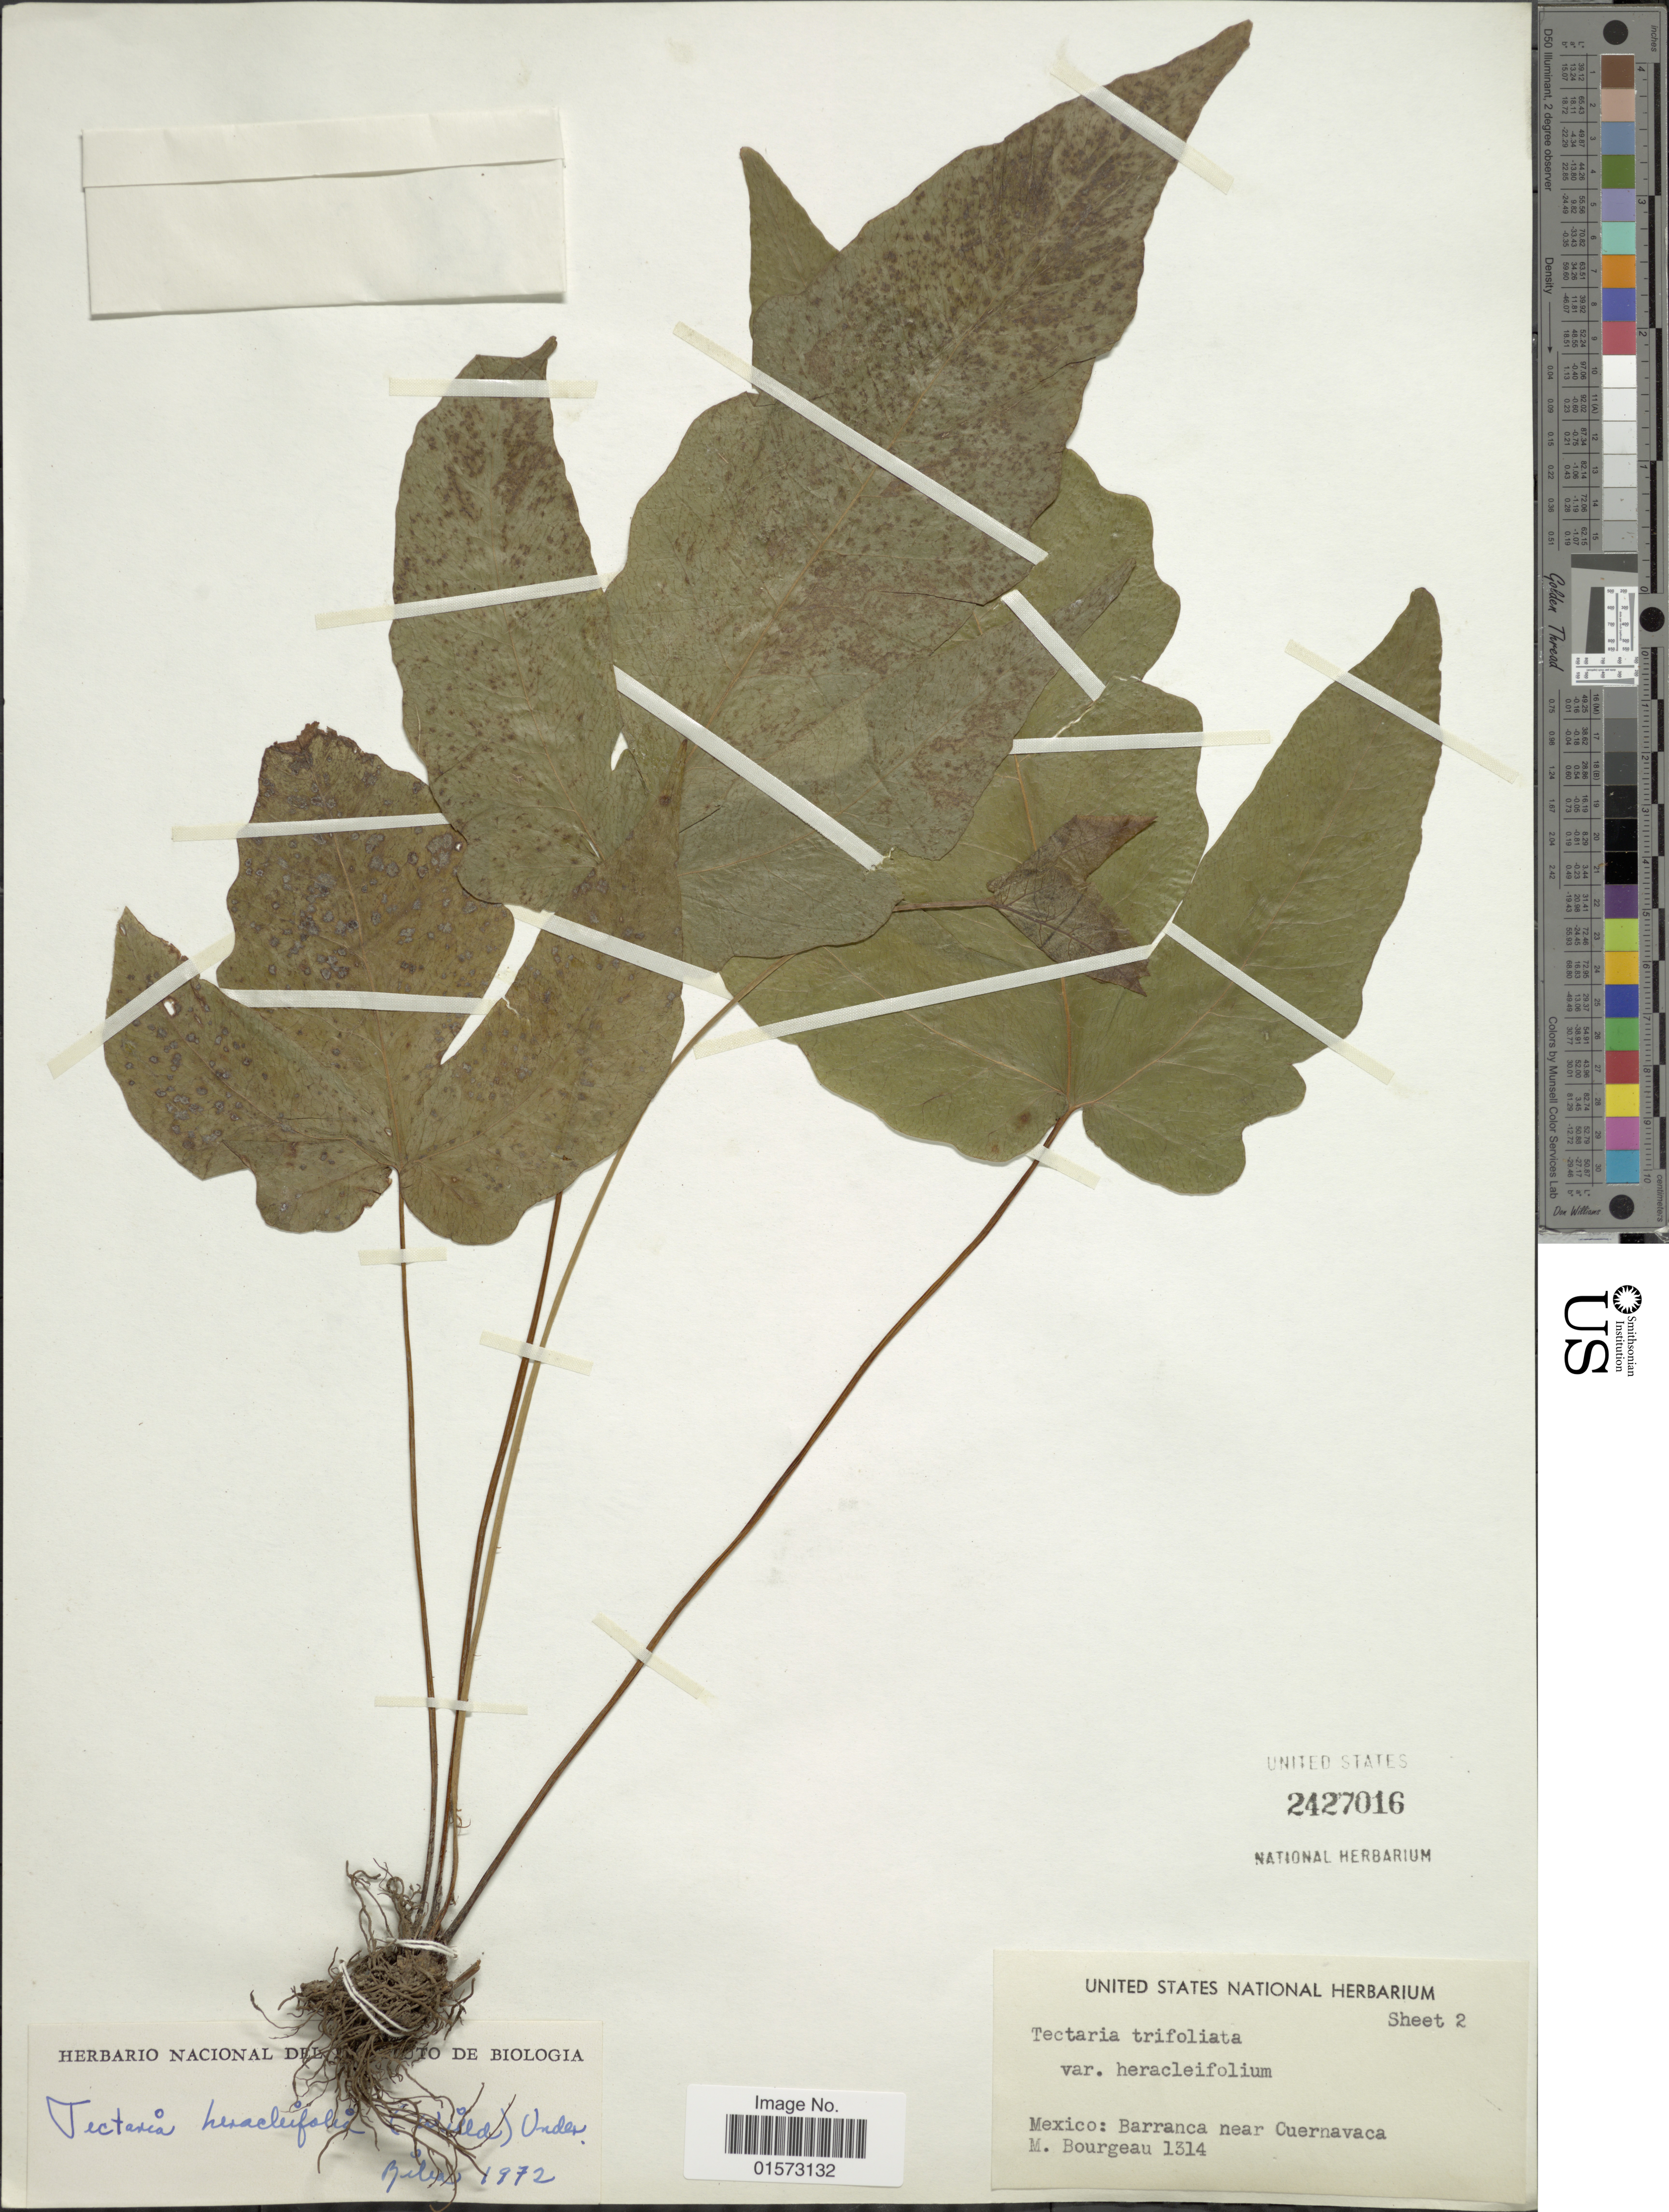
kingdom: Plantae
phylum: Tracheophyta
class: Polypodiopsida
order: Polypodiales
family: Tectariaceae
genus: Tectaria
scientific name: Tectaria heracleifolia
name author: (Willd.) Underw.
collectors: M. Bourgeau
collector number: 1314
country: Mexico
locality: Barranca near Cuernavaca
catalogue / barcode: US 2427016